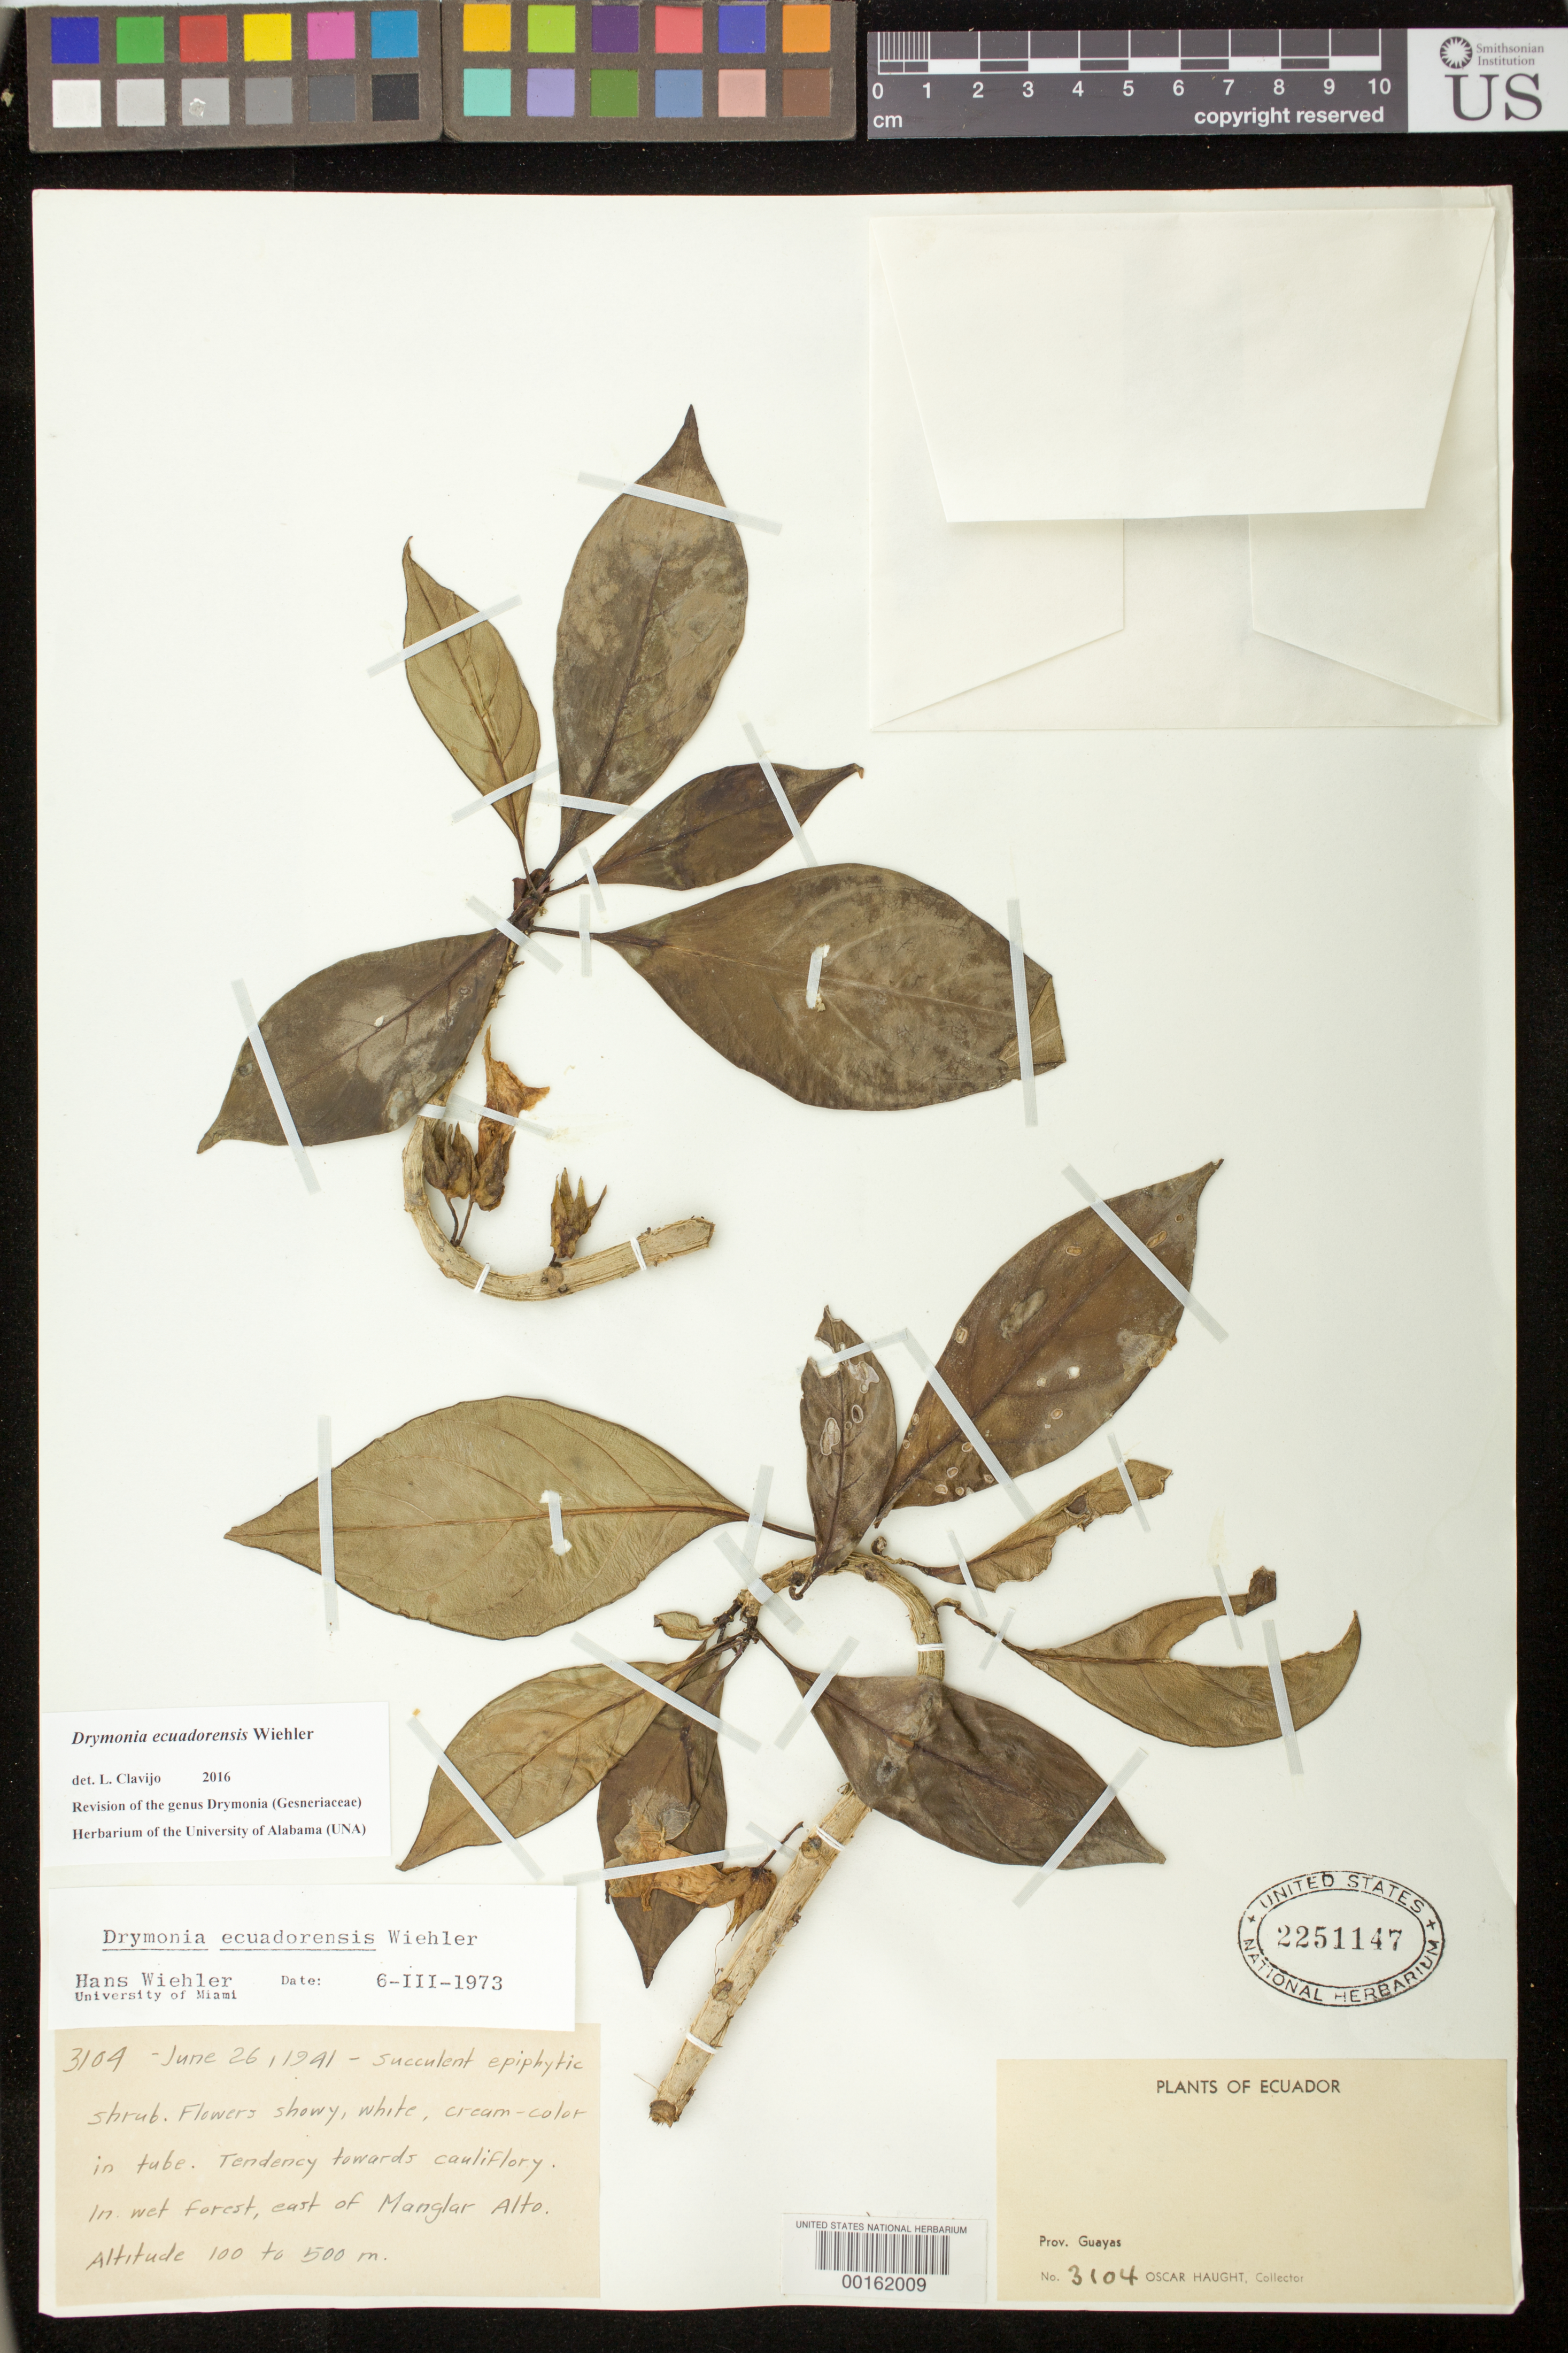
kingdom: Plantae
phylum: Tracheophyta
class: Magnoliopsida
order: Lamiales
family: Gesneriaceae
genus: Drymonia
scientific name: Drymonia ecuadorensis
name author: Wiehler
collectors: O. L. Haught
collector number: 3104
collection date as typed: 26 Jun 1941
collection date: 1941-06-26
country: Ecuador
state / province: Guayas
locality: E of Manglar Alto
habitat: In wet forest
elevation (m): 100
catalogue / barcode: US 2251147